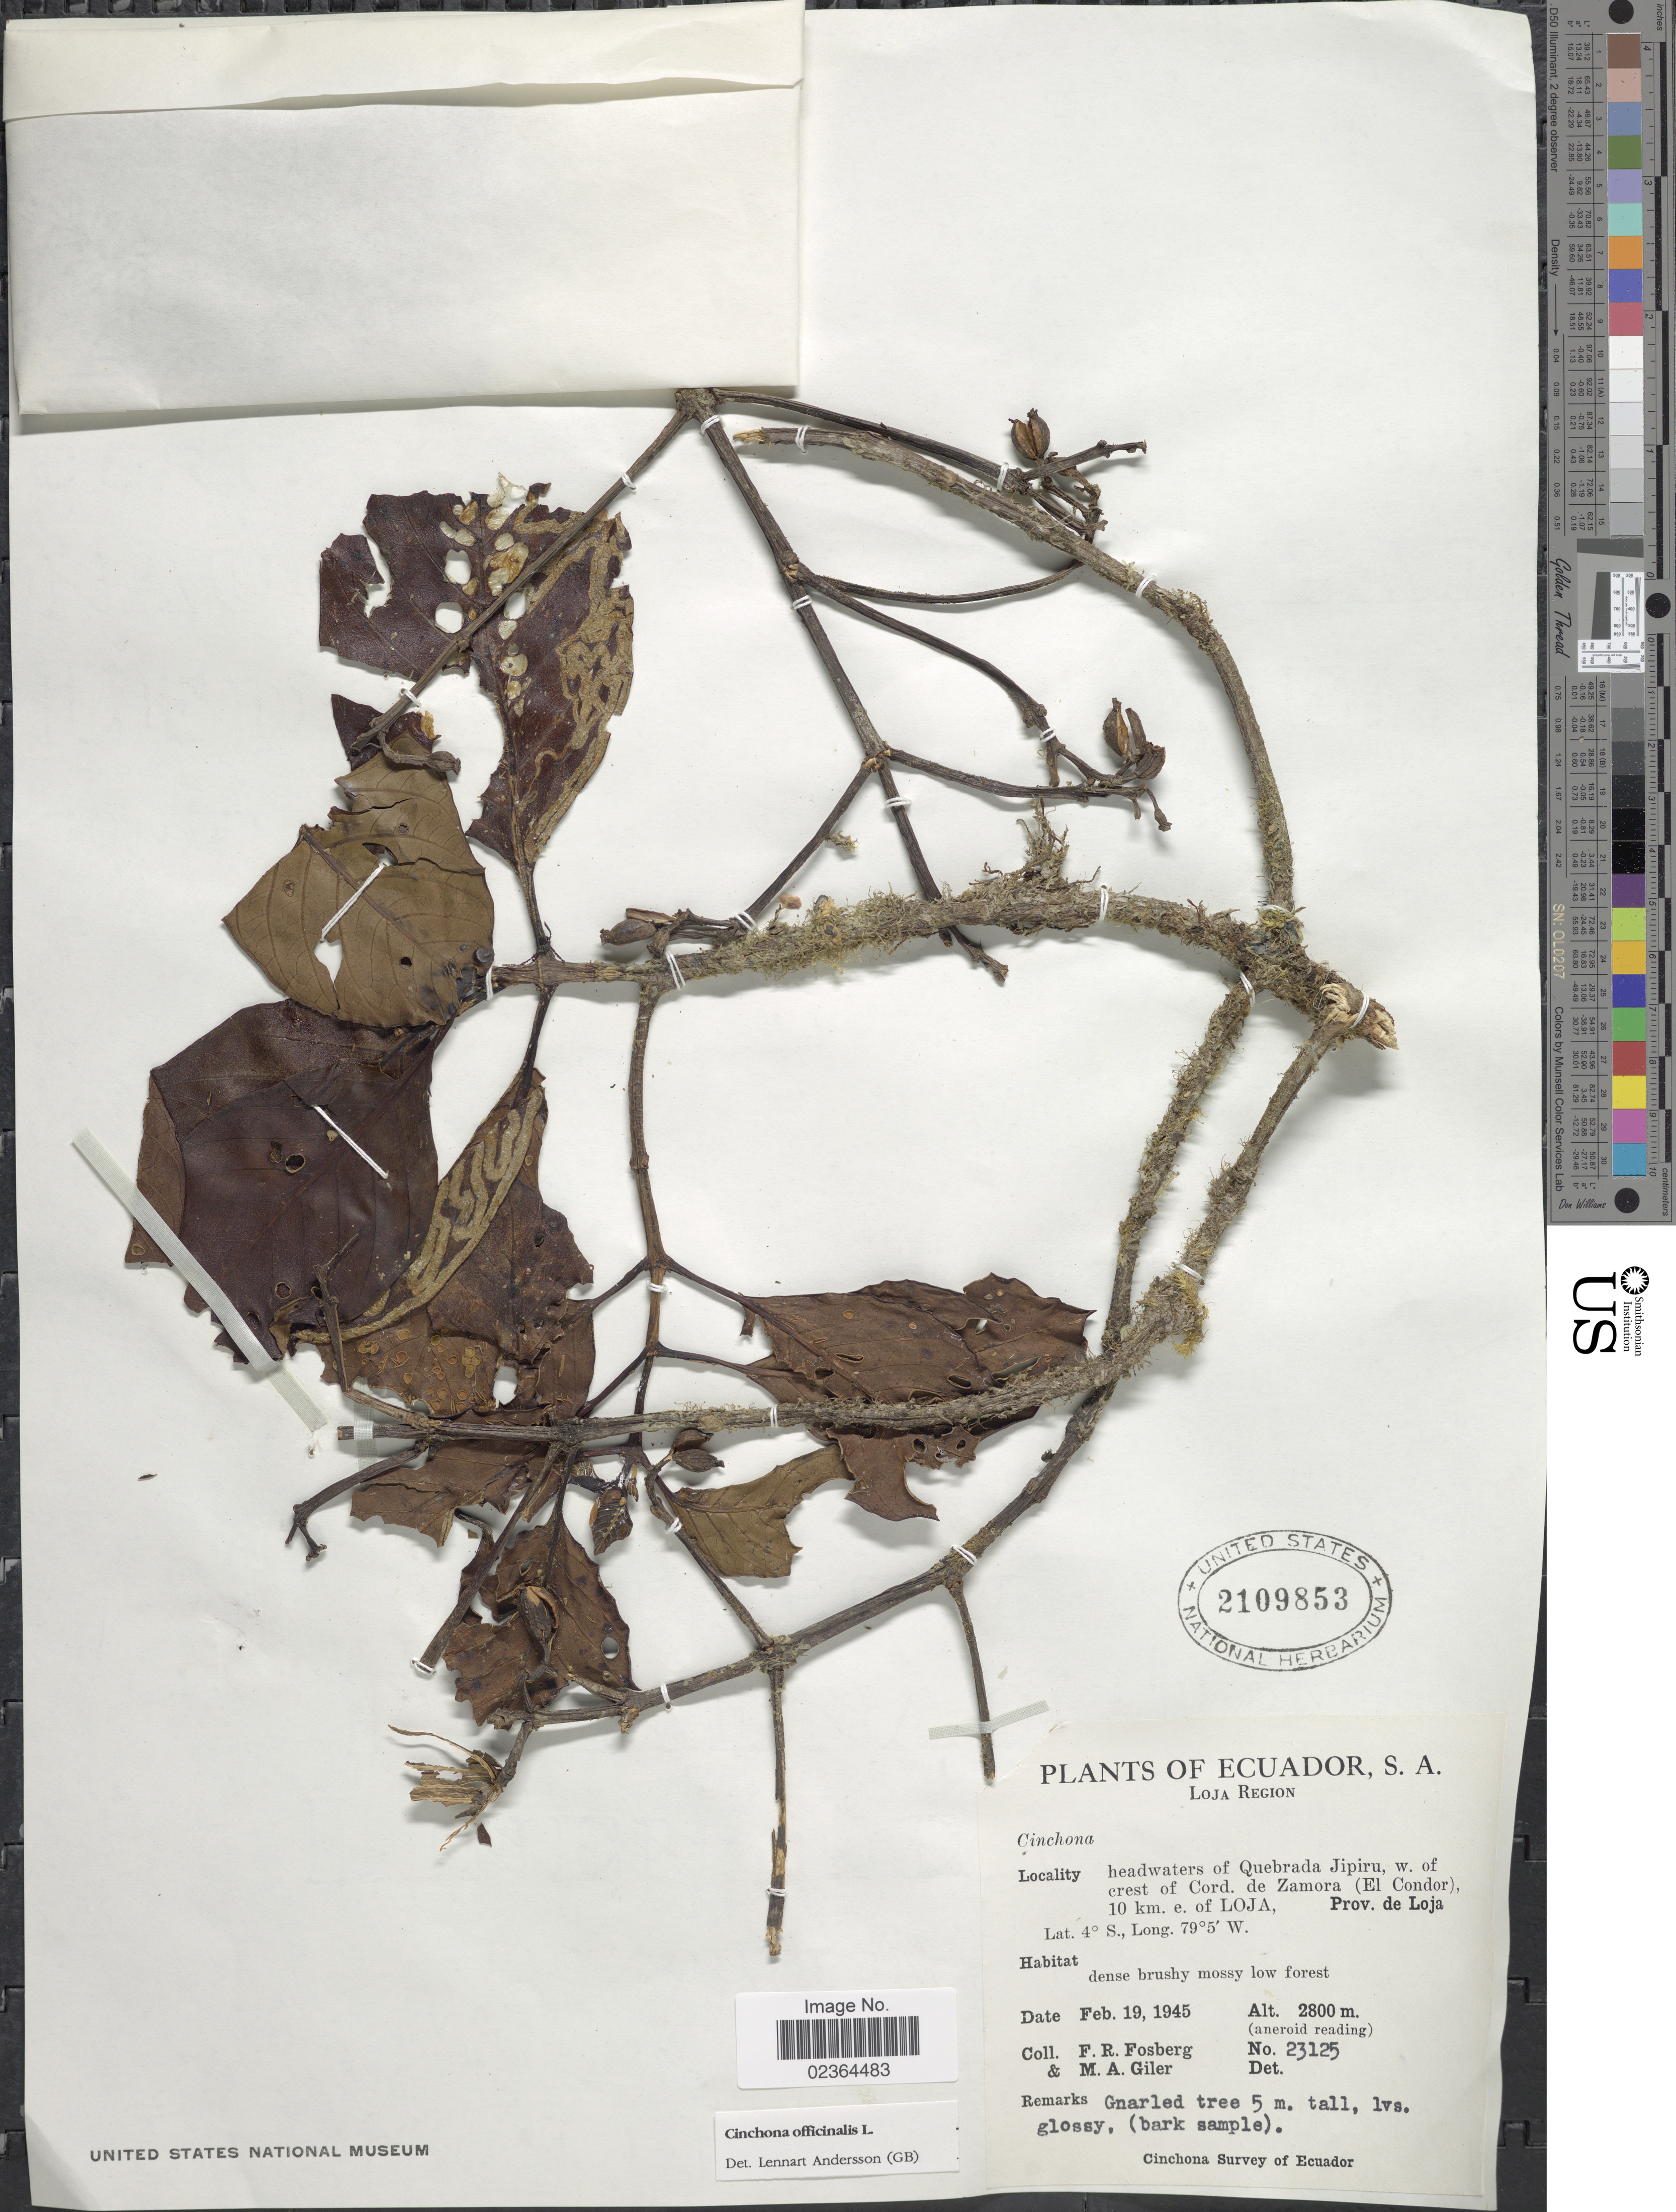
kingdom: Plantae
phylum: Tracheophyta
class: Magnoliopsida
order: Gentianales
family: Rubiaceae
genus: Cinchona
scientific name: Cinchona officinalis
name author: L.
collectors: F. R. Fosberg & M. Giler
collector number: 23125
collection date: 1945-02-19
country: Ecuador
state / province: Loja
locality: Loja Region, headwaters of Quebrada Jipiru, w. of crest of Cord. de Zamora (El Condor), 10 km. e. of Loja, Prov. de Loja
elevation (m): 2800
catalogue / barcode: US 2109853